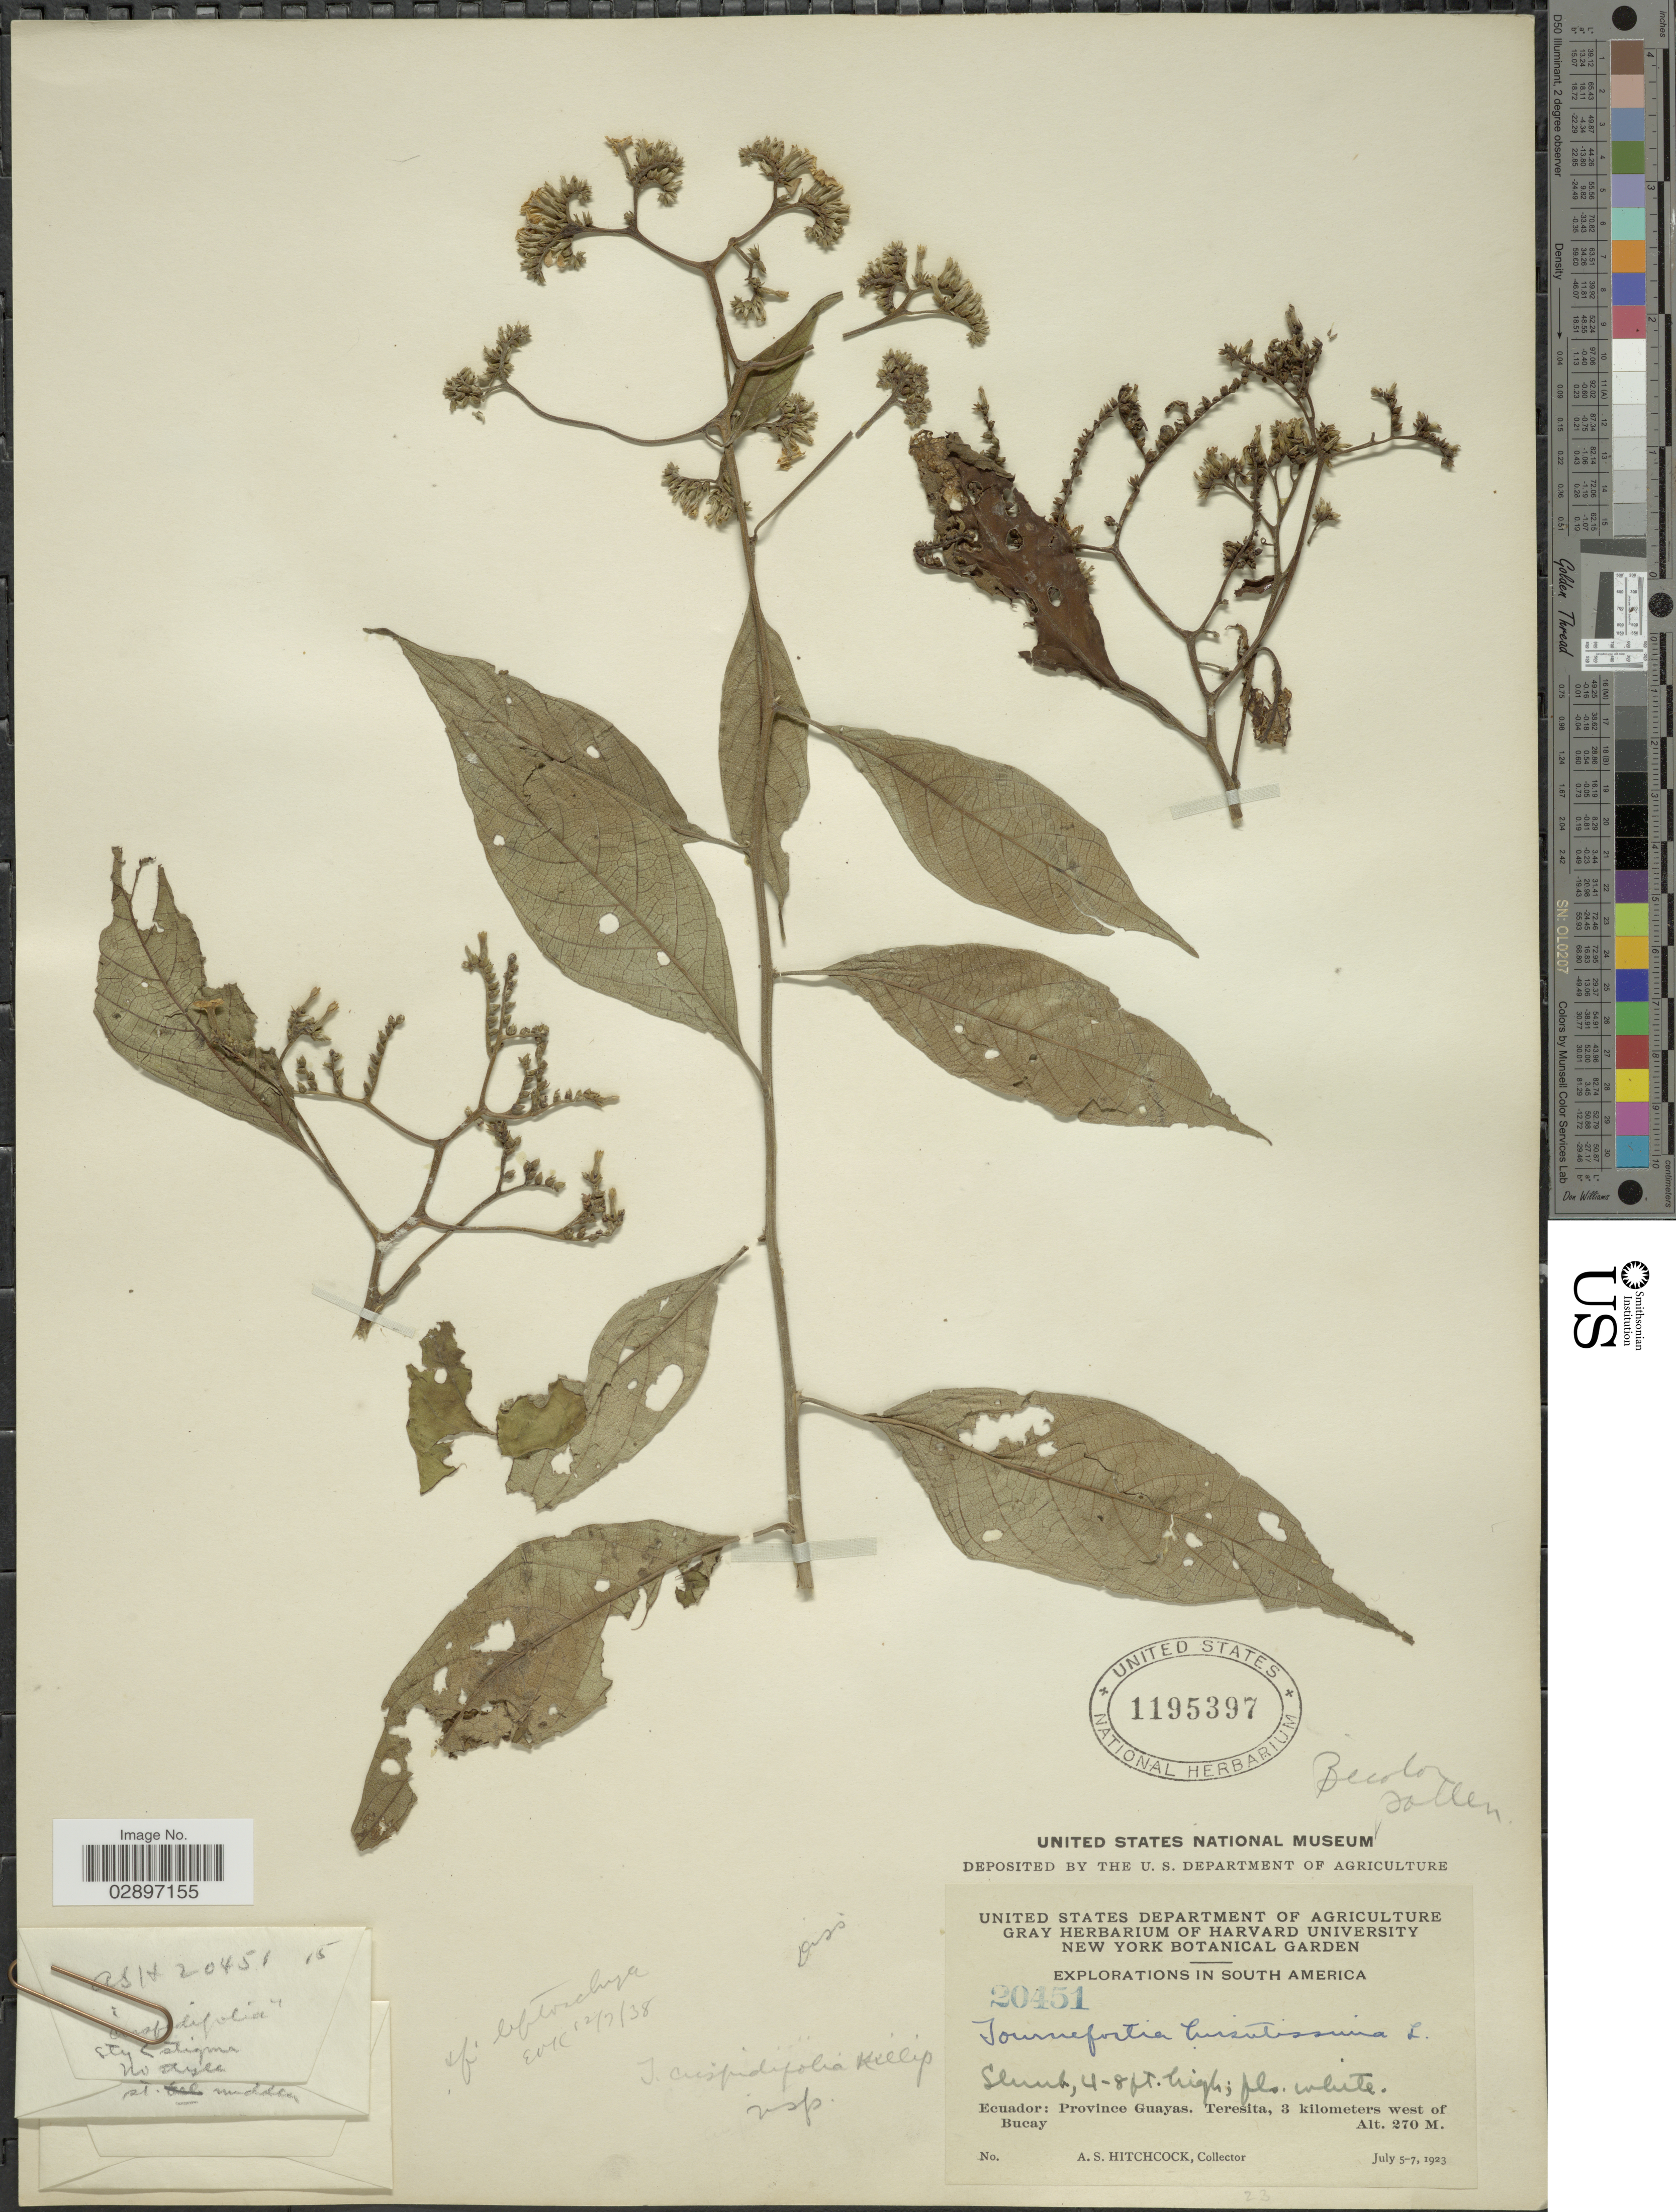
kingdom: Plantae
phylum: Tracheophyta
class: Magnoliopsida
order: Boraginales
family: Heliotropiaceae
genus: Tournefortia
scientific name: Tournefortia cuspidata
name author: Kunth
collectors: A. S. Hitchcock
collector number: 20451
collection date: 1923-07-05/1923-07-07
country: Ecuador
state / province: Guayas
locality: Teresita, 3 kilometers west of Bucay.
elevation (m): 270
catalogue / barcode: US 1195397